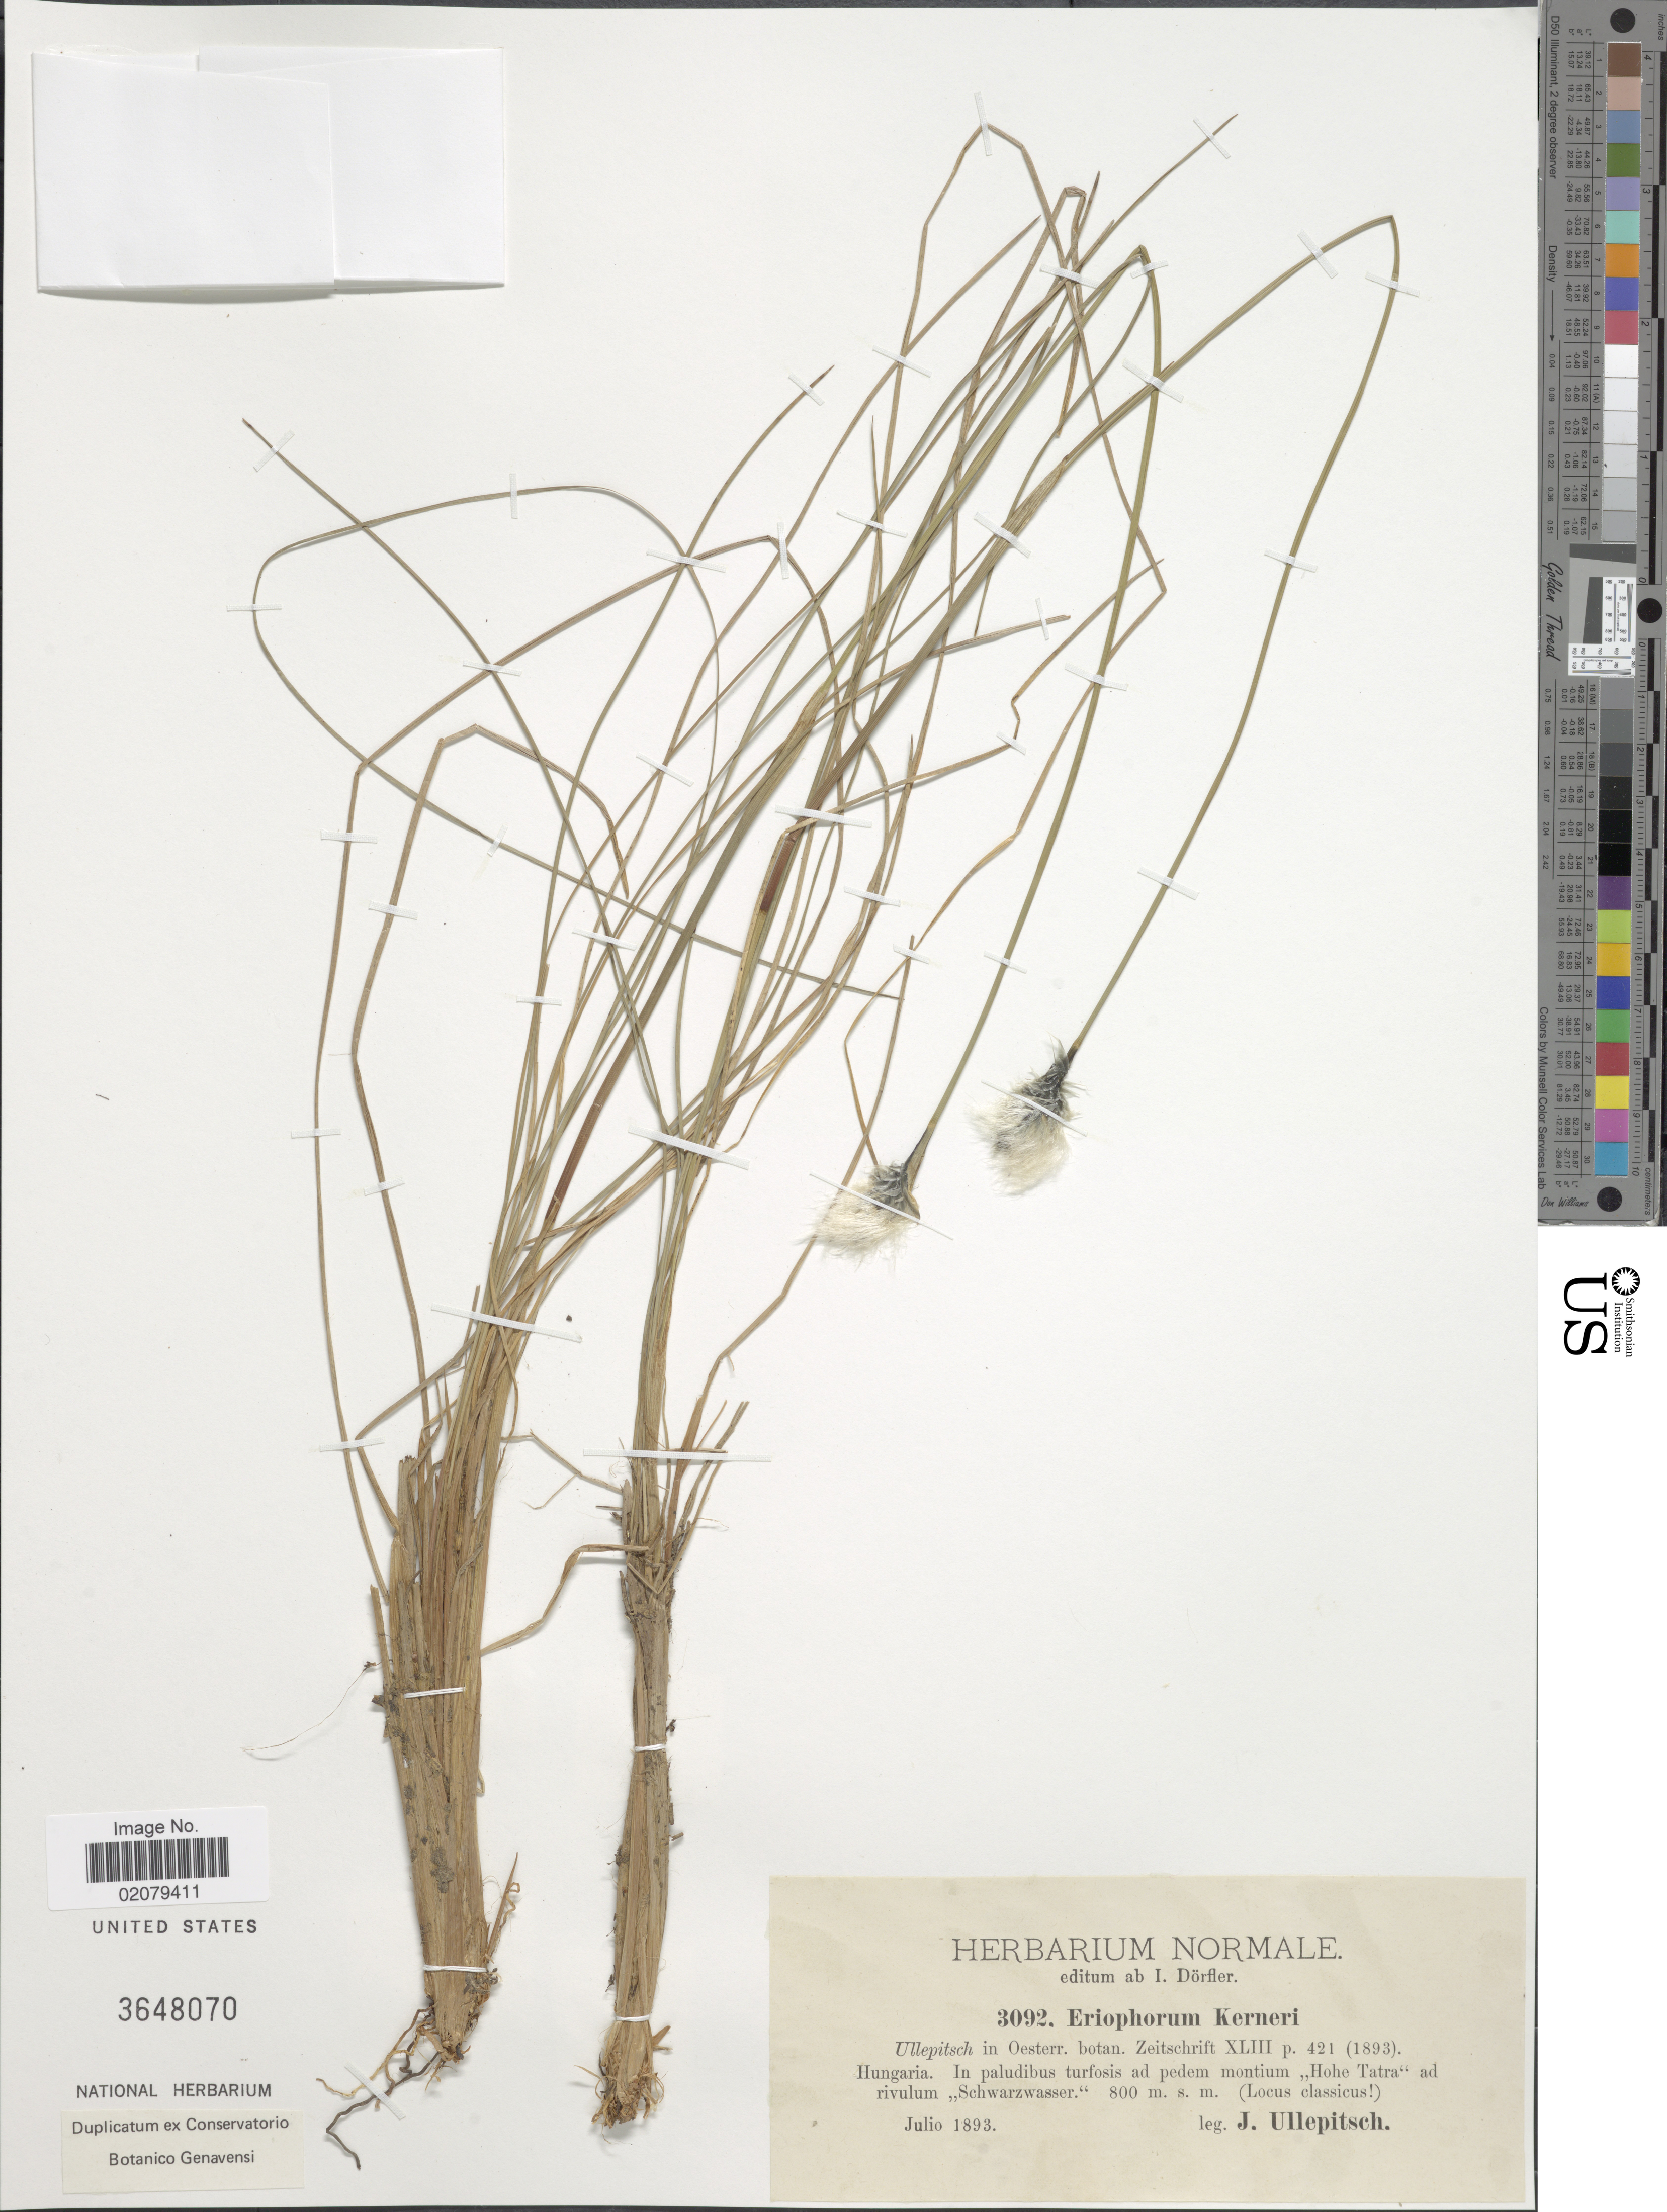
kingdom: Plantae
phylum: Tracheophyta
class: Liliopsida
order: Poales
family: Cyperaceae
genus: Eriophorum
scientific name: Eriophorum vaginatum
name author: L.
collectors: J. Ullepitsch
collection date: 1893-07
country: Hungary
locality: Hungaria: In paludibus turfosis ad pedem montium, Hohe Tatra ad rivulum Schwarzwasser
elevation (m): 800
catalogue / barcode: US 3648070